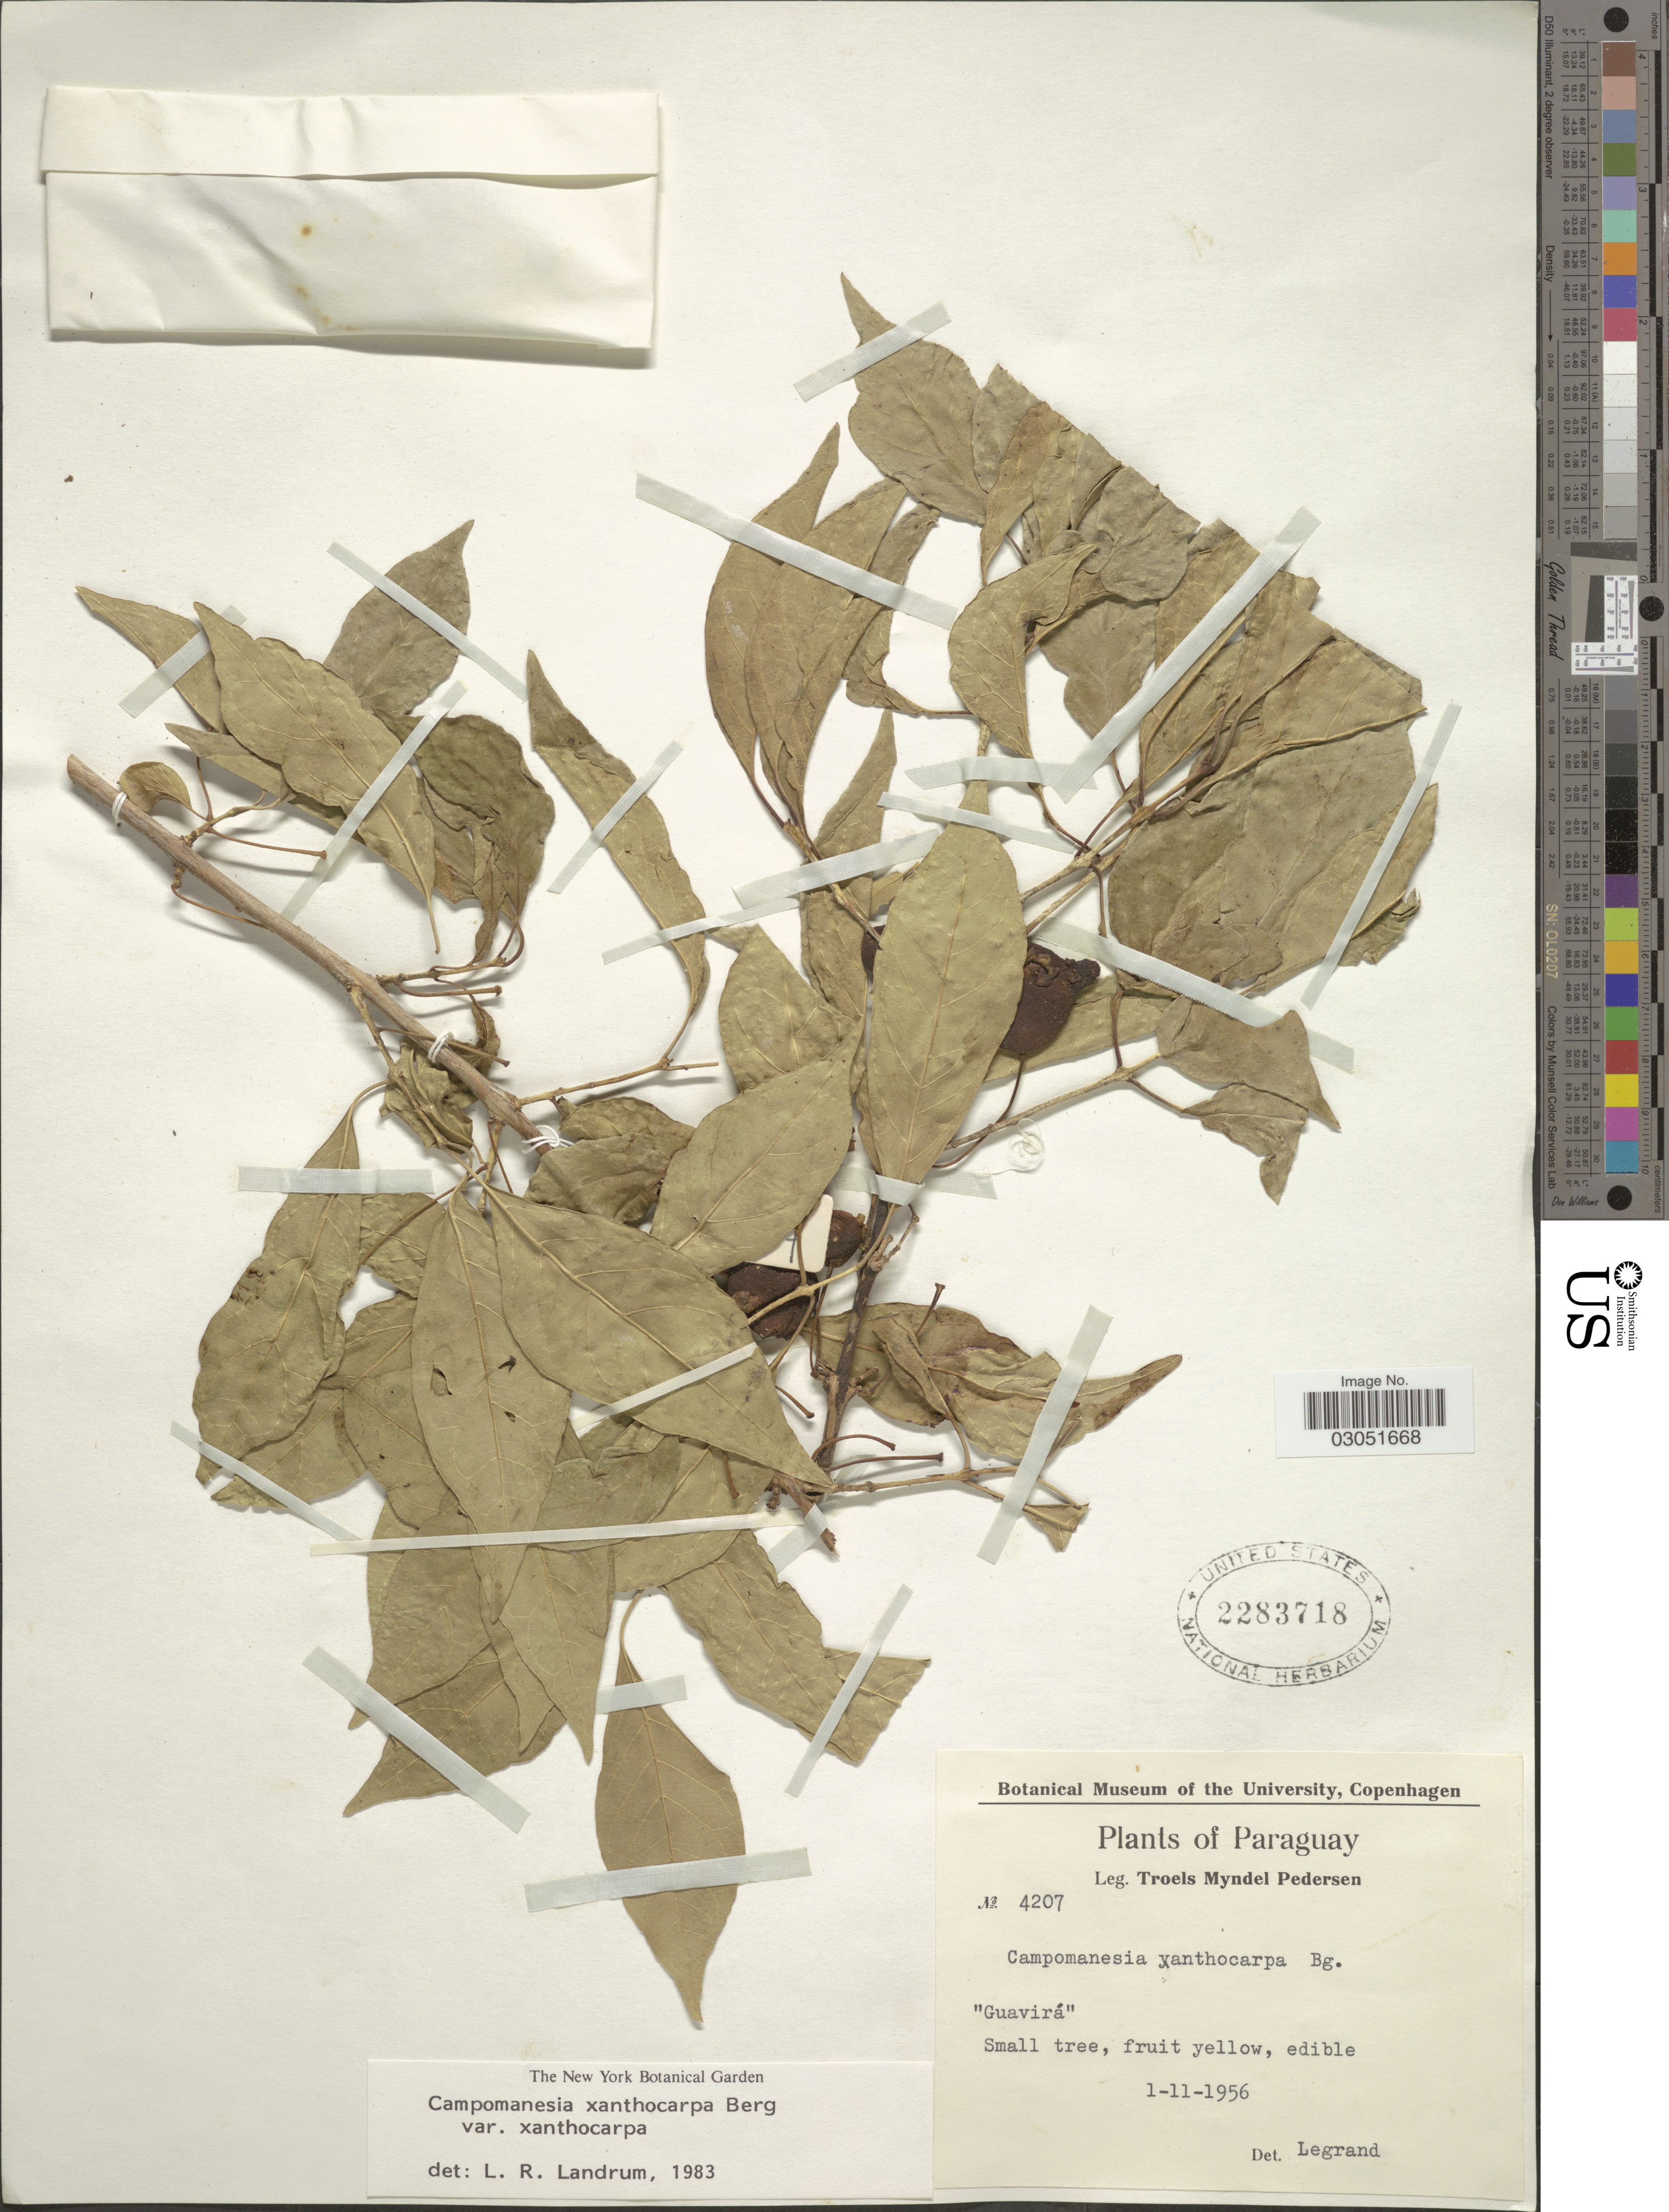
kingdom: Plantae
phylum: Tracheophyta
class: Magnoliopsida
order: Myrtales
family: Myrtaceae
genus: Campomanesia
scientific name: Campomanesia xanthocarpa var. xanthocarpa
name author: (Mart.) O. Berg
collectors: T. Pederson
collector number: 4207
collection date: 1956-11-01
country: Paraguay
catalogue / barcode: US 2283718